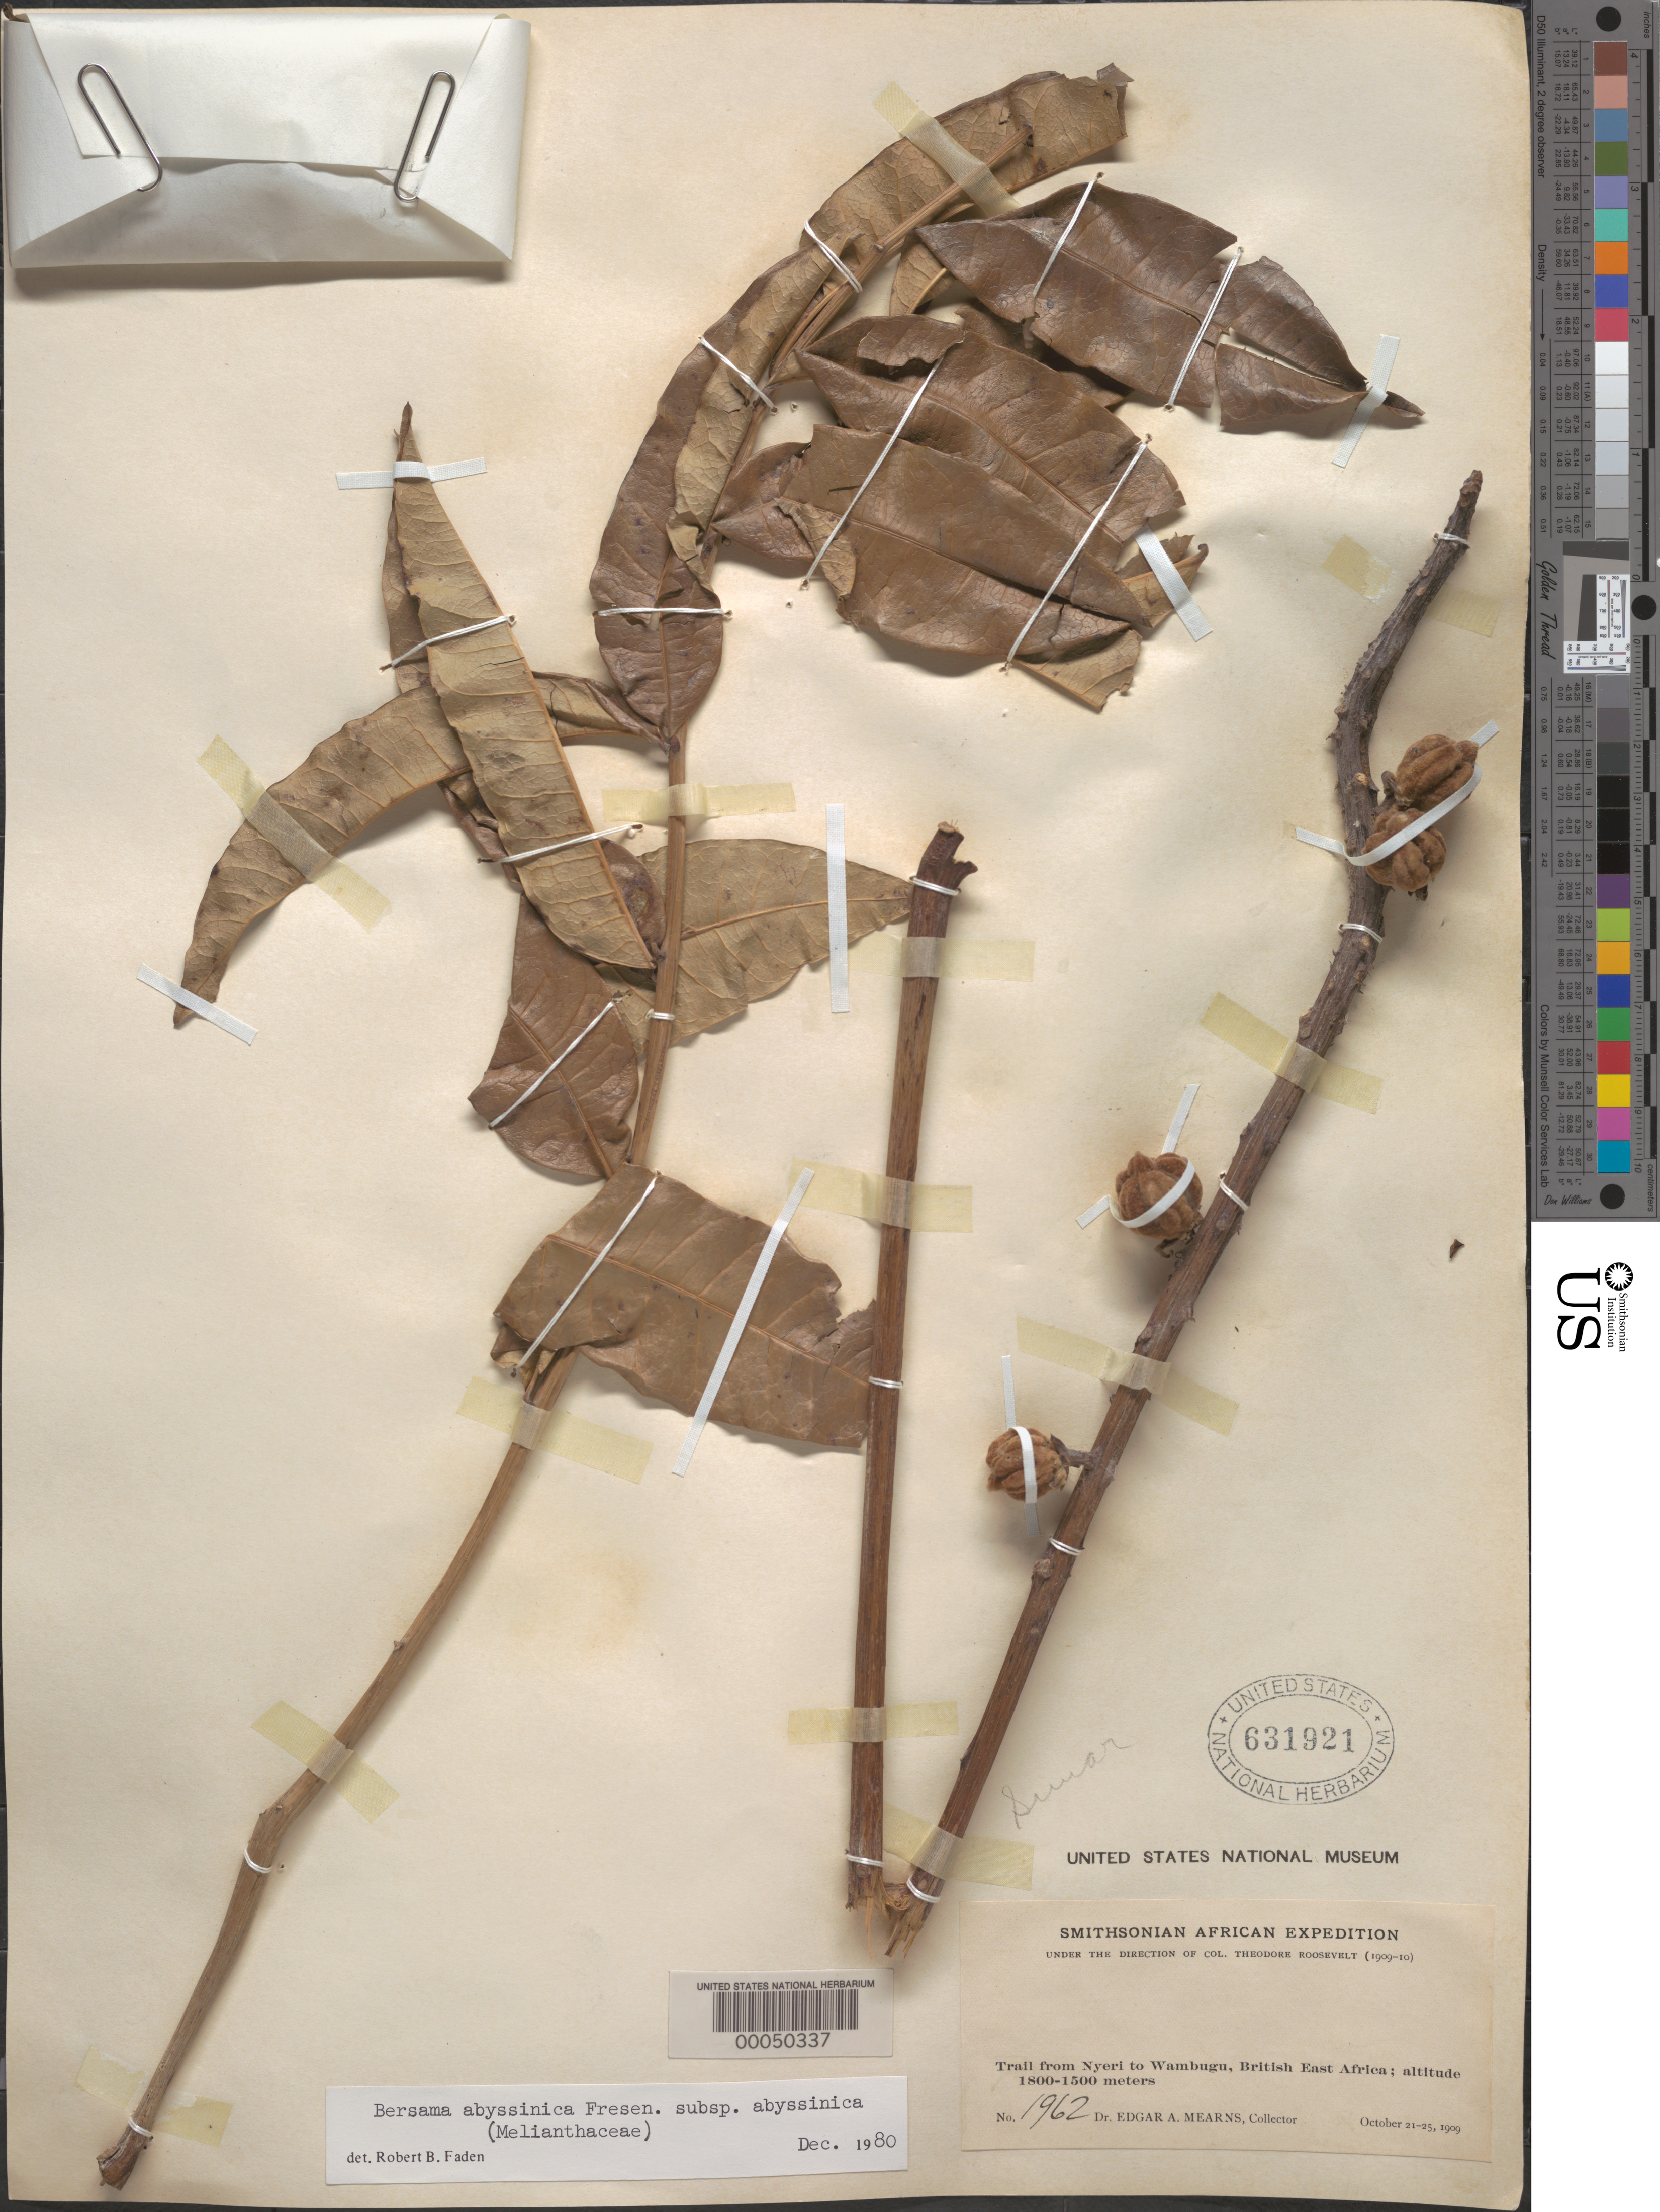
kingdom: Plantae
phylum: Tracheophyta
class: Magnoliopsida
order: Geraniales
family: Melianthaceae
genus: Bersama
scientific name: Bersama abyssinica subsp. abyssinica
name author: Fresen.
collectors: E. A. Mearns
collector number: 1962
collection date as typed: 21 Oct 1909 to 25 Oct 1909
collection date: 1909-10-21/1909-10-25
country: Kenya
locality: Trail from nyeri to wambugu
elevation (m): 1800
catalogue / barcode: US 631921